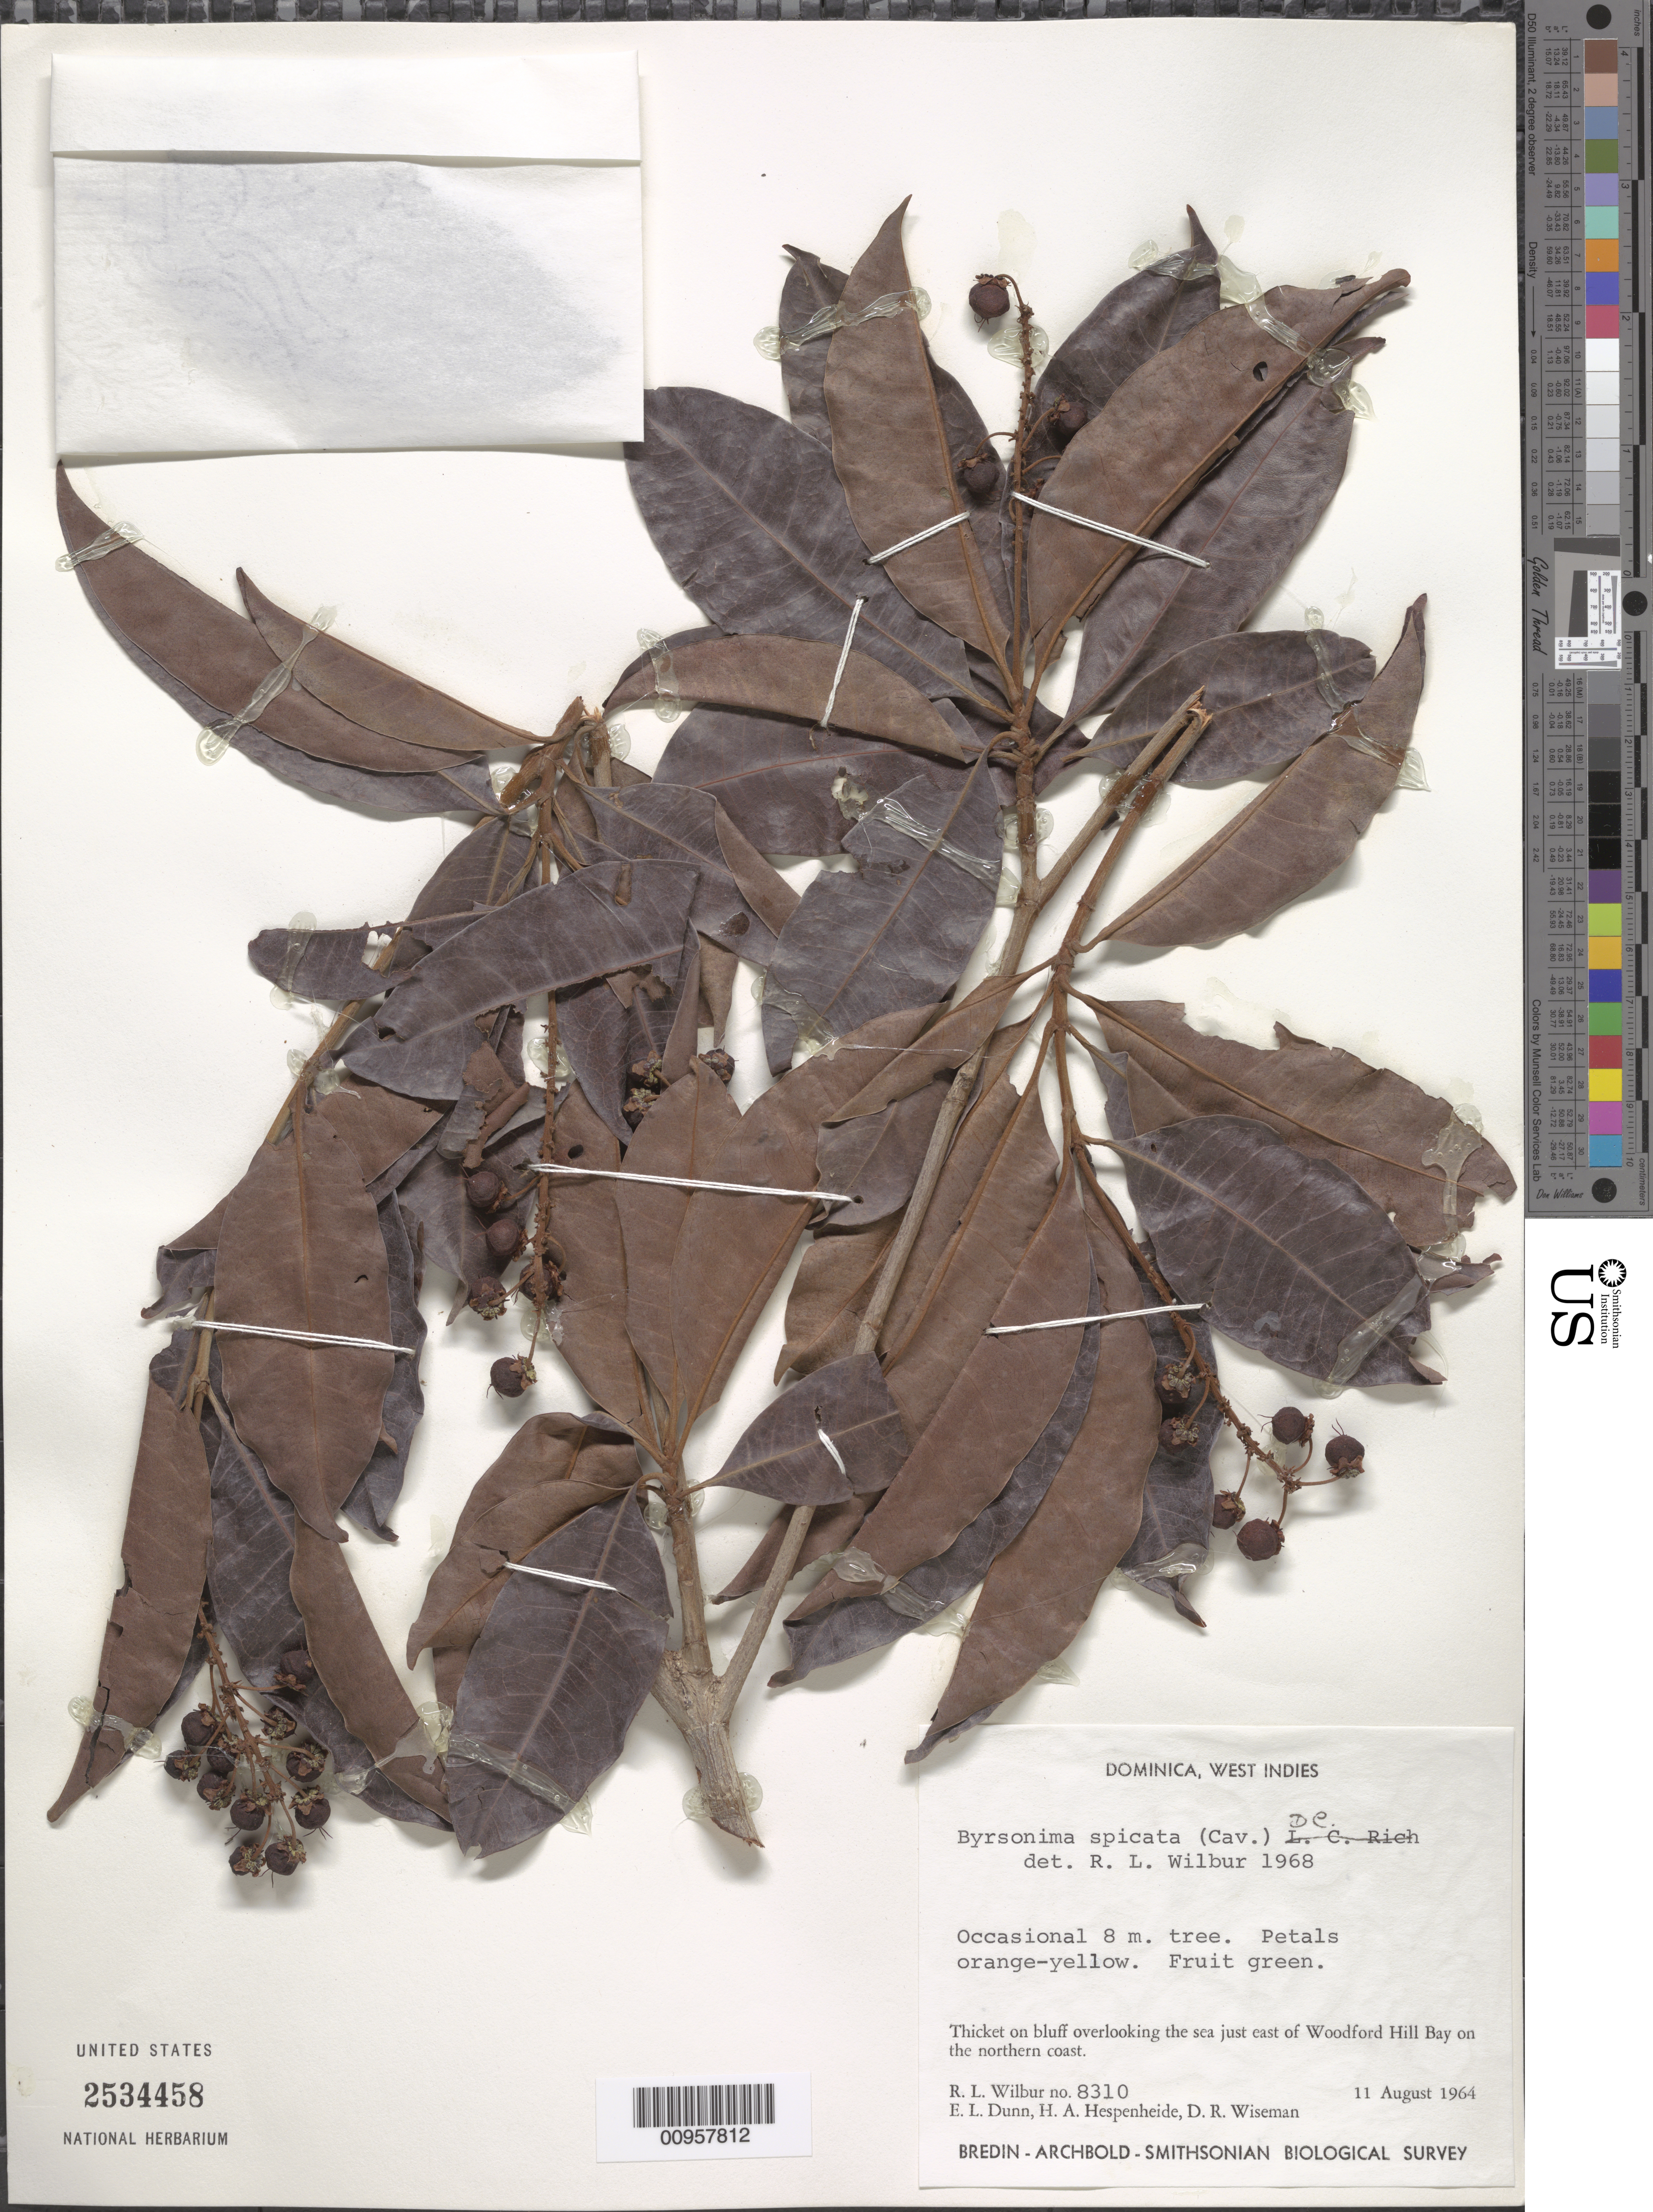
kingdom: Plantae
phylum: Tracheophyta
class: Magnoliopsida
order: Malpighiales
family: Malpighiaceae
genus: Byrsonima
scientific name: Byrsonima spicata (Cav.) DC.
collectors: R. L. Wilbur, E. Dunn, H. A. Hespenheide & D. R. Wiseman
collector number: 8310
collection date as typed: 11 Aug 1964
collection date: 1964-08-11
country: Dominica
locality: On bluff overlooking the sea just E of Woodford Hill Bay on the northern coast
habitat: Thicket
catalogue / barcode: US 2534458